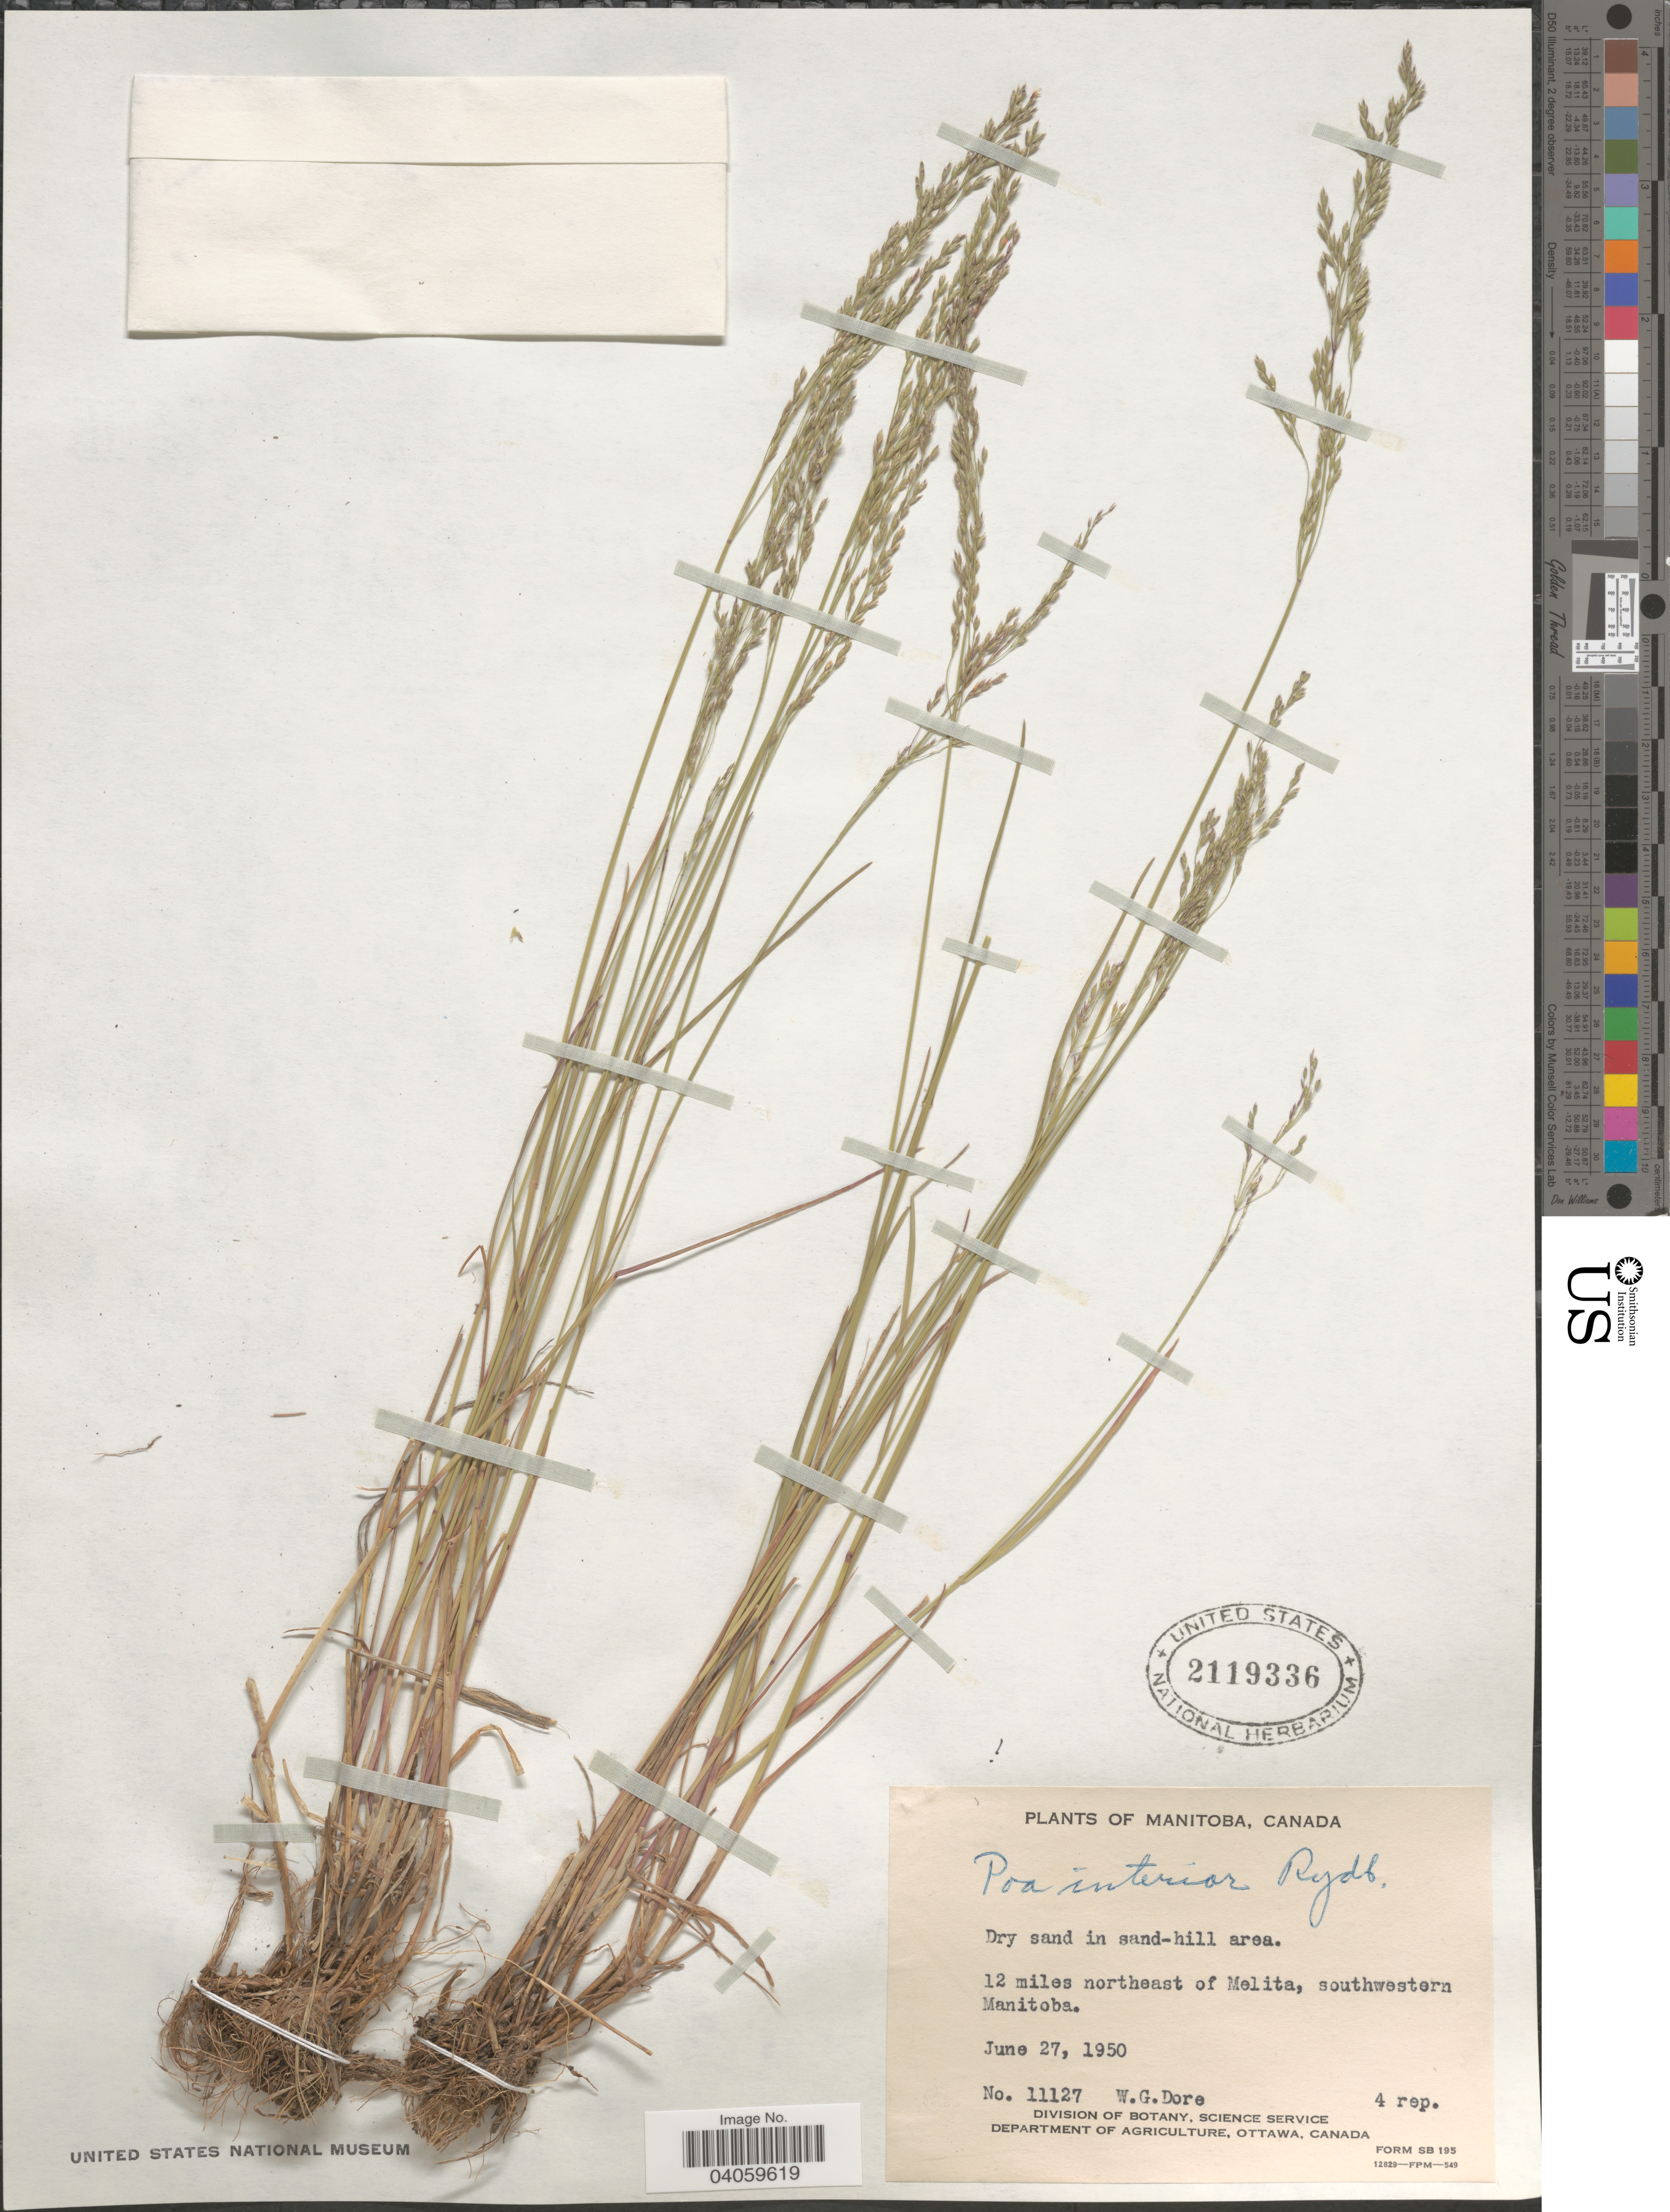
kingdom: Plantae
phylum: Tracheophyta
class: Liliopsida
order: Poales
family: Poaceae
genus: Poa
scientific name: Poa interior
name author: Rydb.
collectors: W. Dore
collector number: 11127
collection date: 1950-06-27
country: Canada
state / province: Manitoba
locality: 12 miles northeast of Melita, southwestern Manitoba.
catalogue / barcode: US 2119336